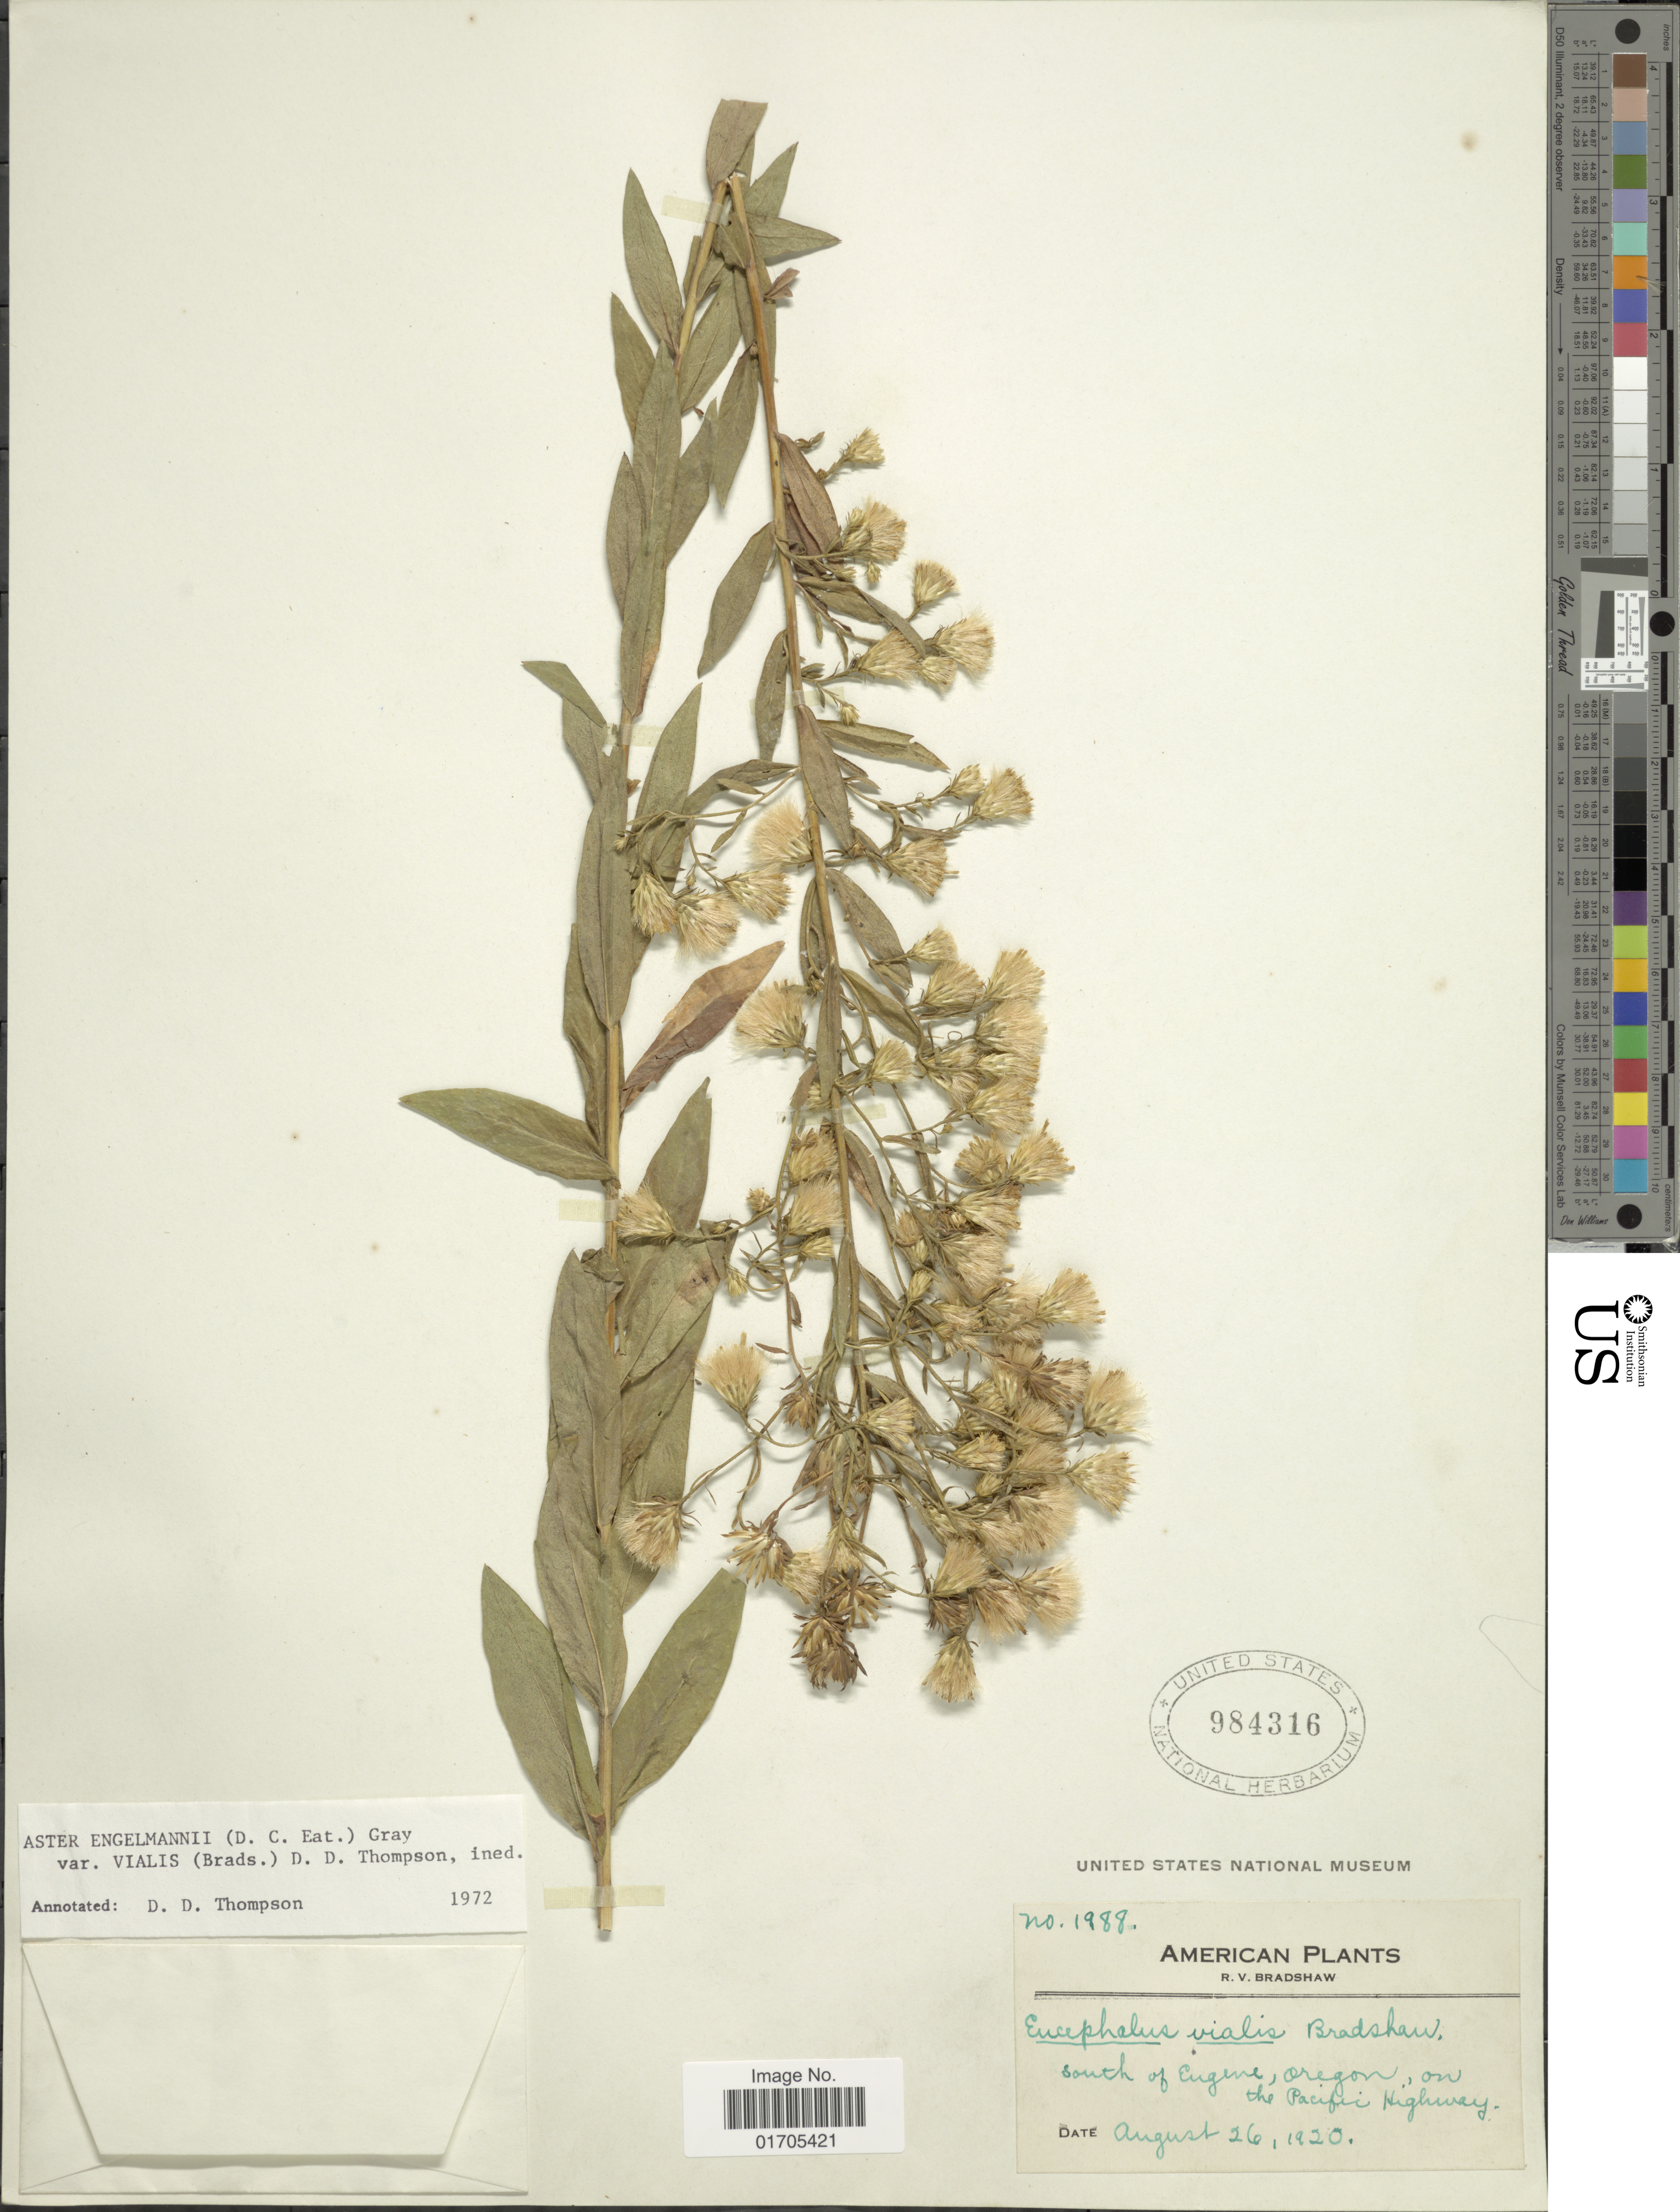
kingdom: Plantae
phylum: Tracheophyta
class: Magnoliopsida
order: Asterales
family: Asteraceae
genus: Eucephalus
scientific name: Eucephalus vialis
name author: Bradshaw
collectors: R. Bradshaw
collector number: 1988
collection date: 1920-08-26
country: United States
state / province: Oregon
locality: South of Eugene, Oregon, on the Pacific Highway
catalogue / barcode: US 984316